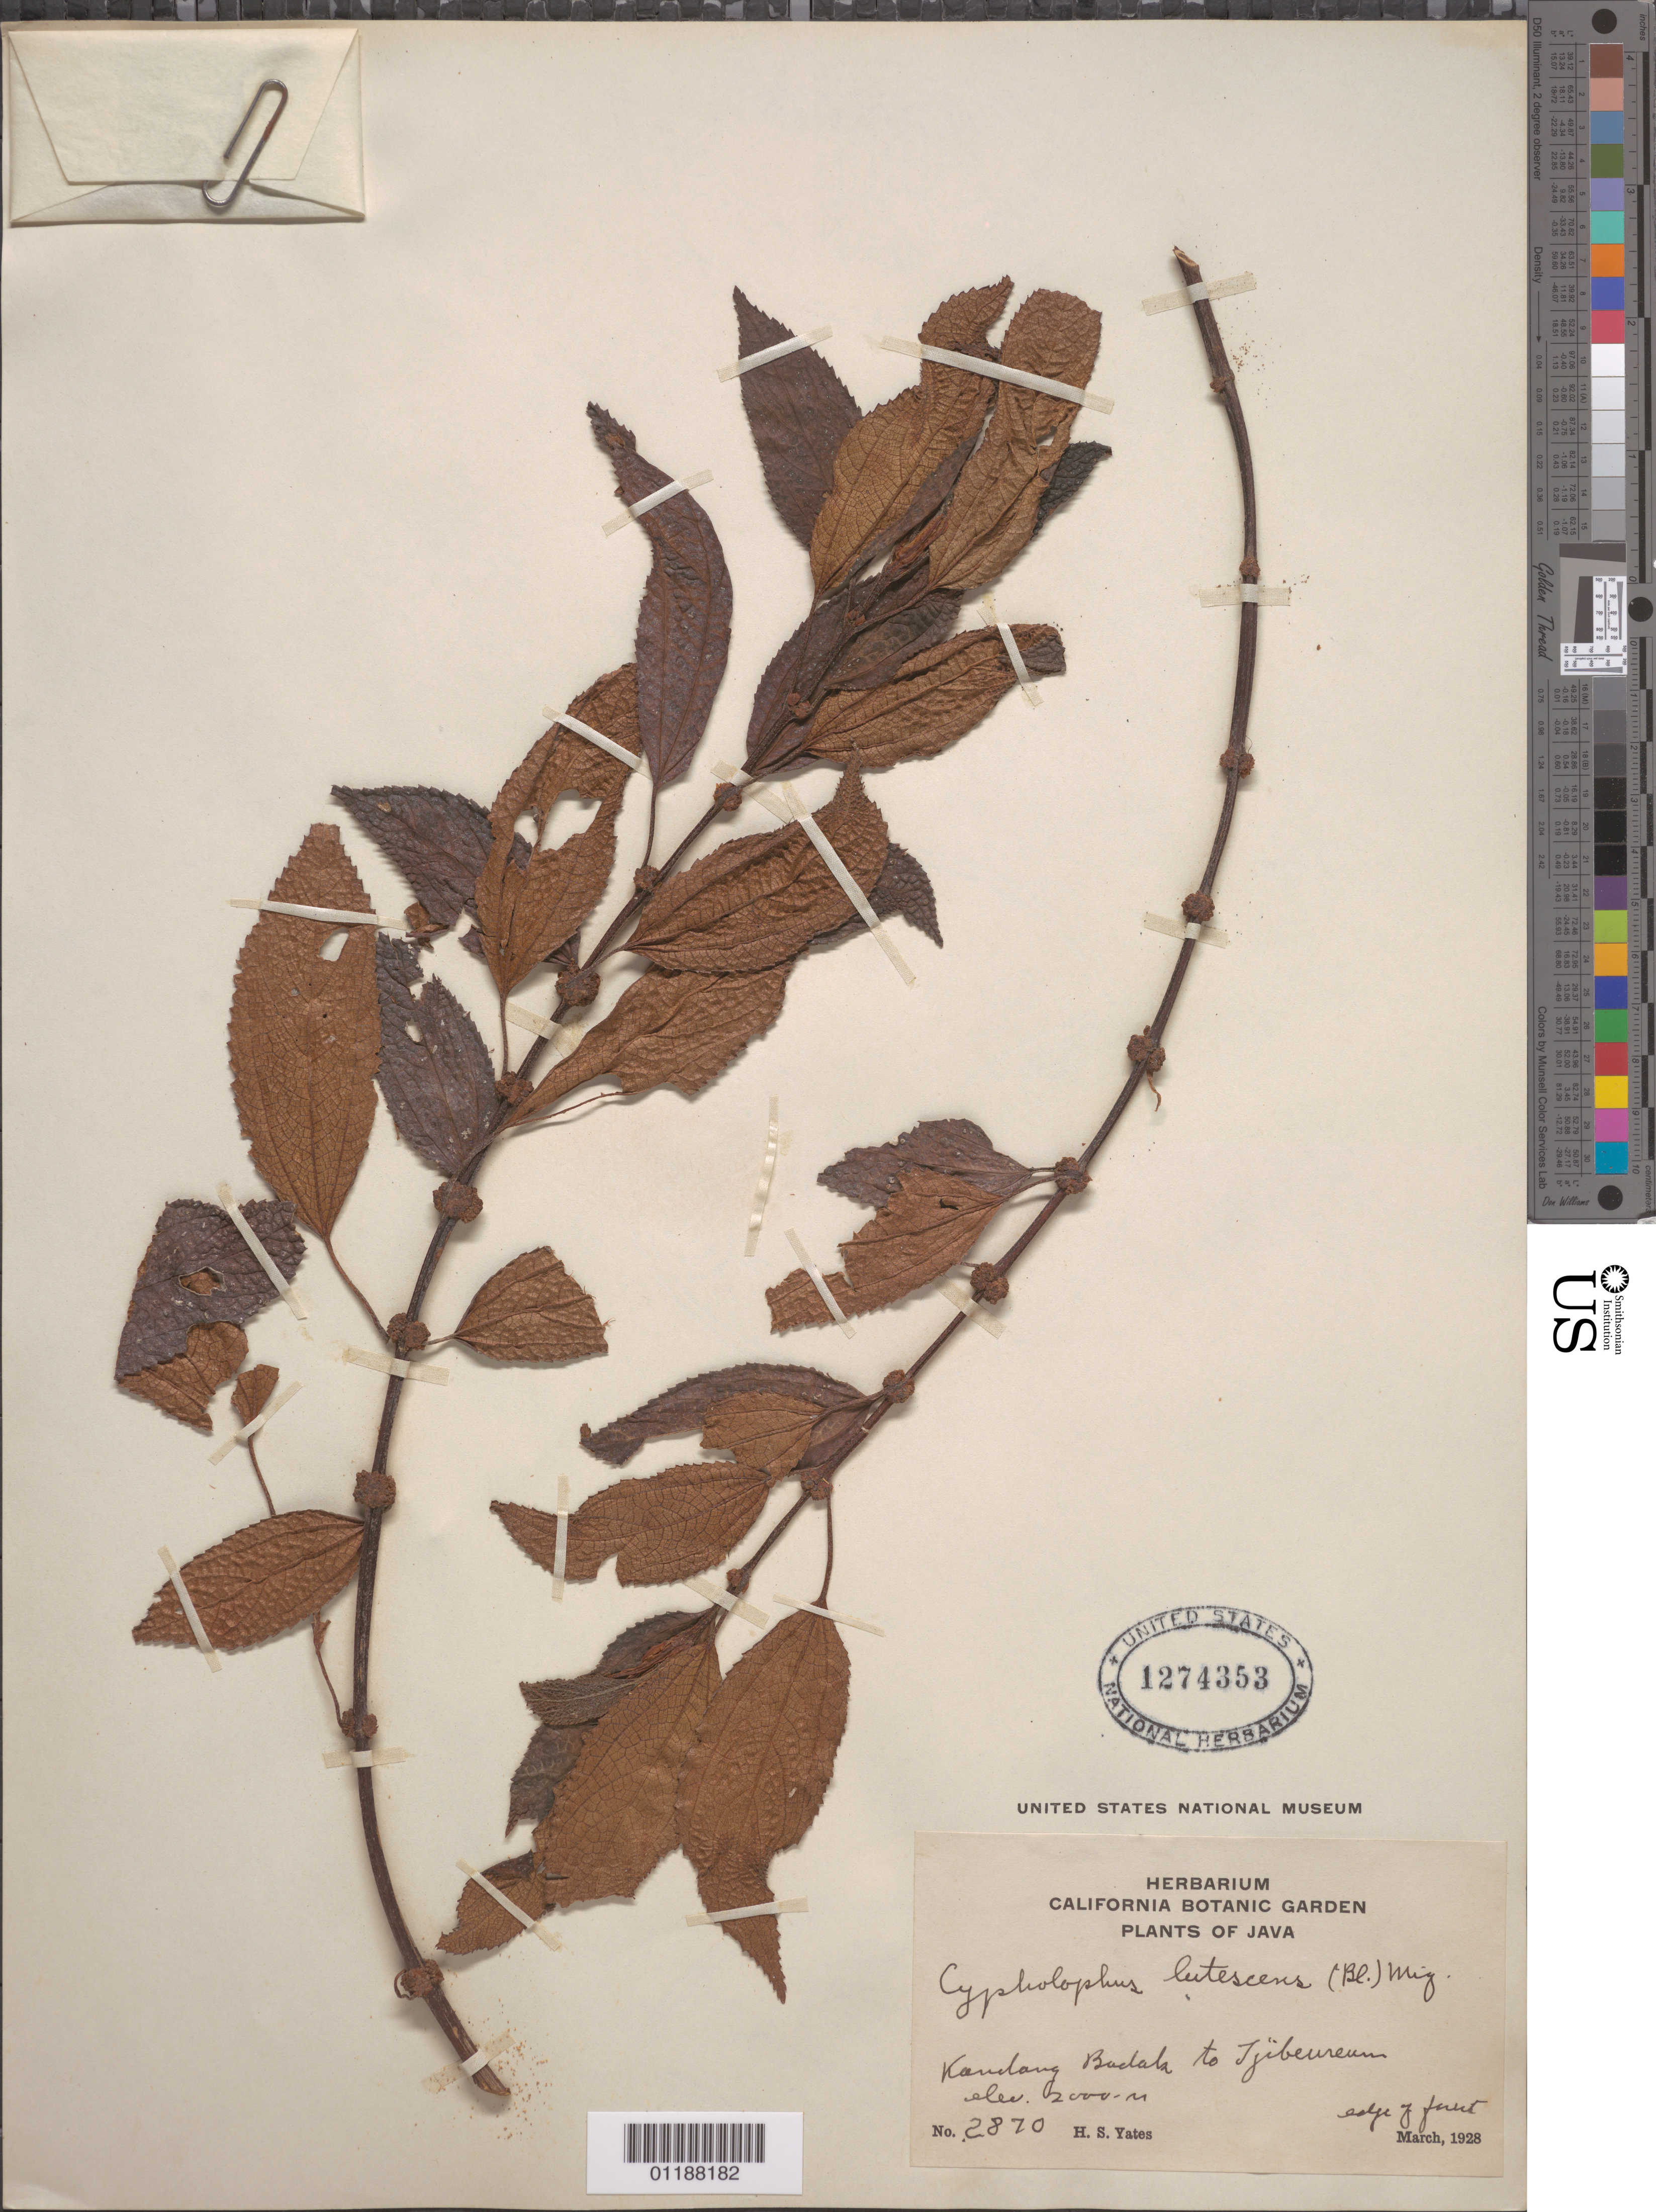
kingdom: Plantae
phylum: Tracheophyta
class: Magnoliopsida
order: Rosales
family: Urticaceae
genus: Cypholophus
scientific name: Cypholophus lutescens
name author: (Blume) Wedd.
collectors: H. S. Yates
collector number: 2870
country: Indonesia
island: Java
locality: Kandang Bidala to Tjibeureum, Java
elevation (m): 2000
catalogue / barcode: US 1274353